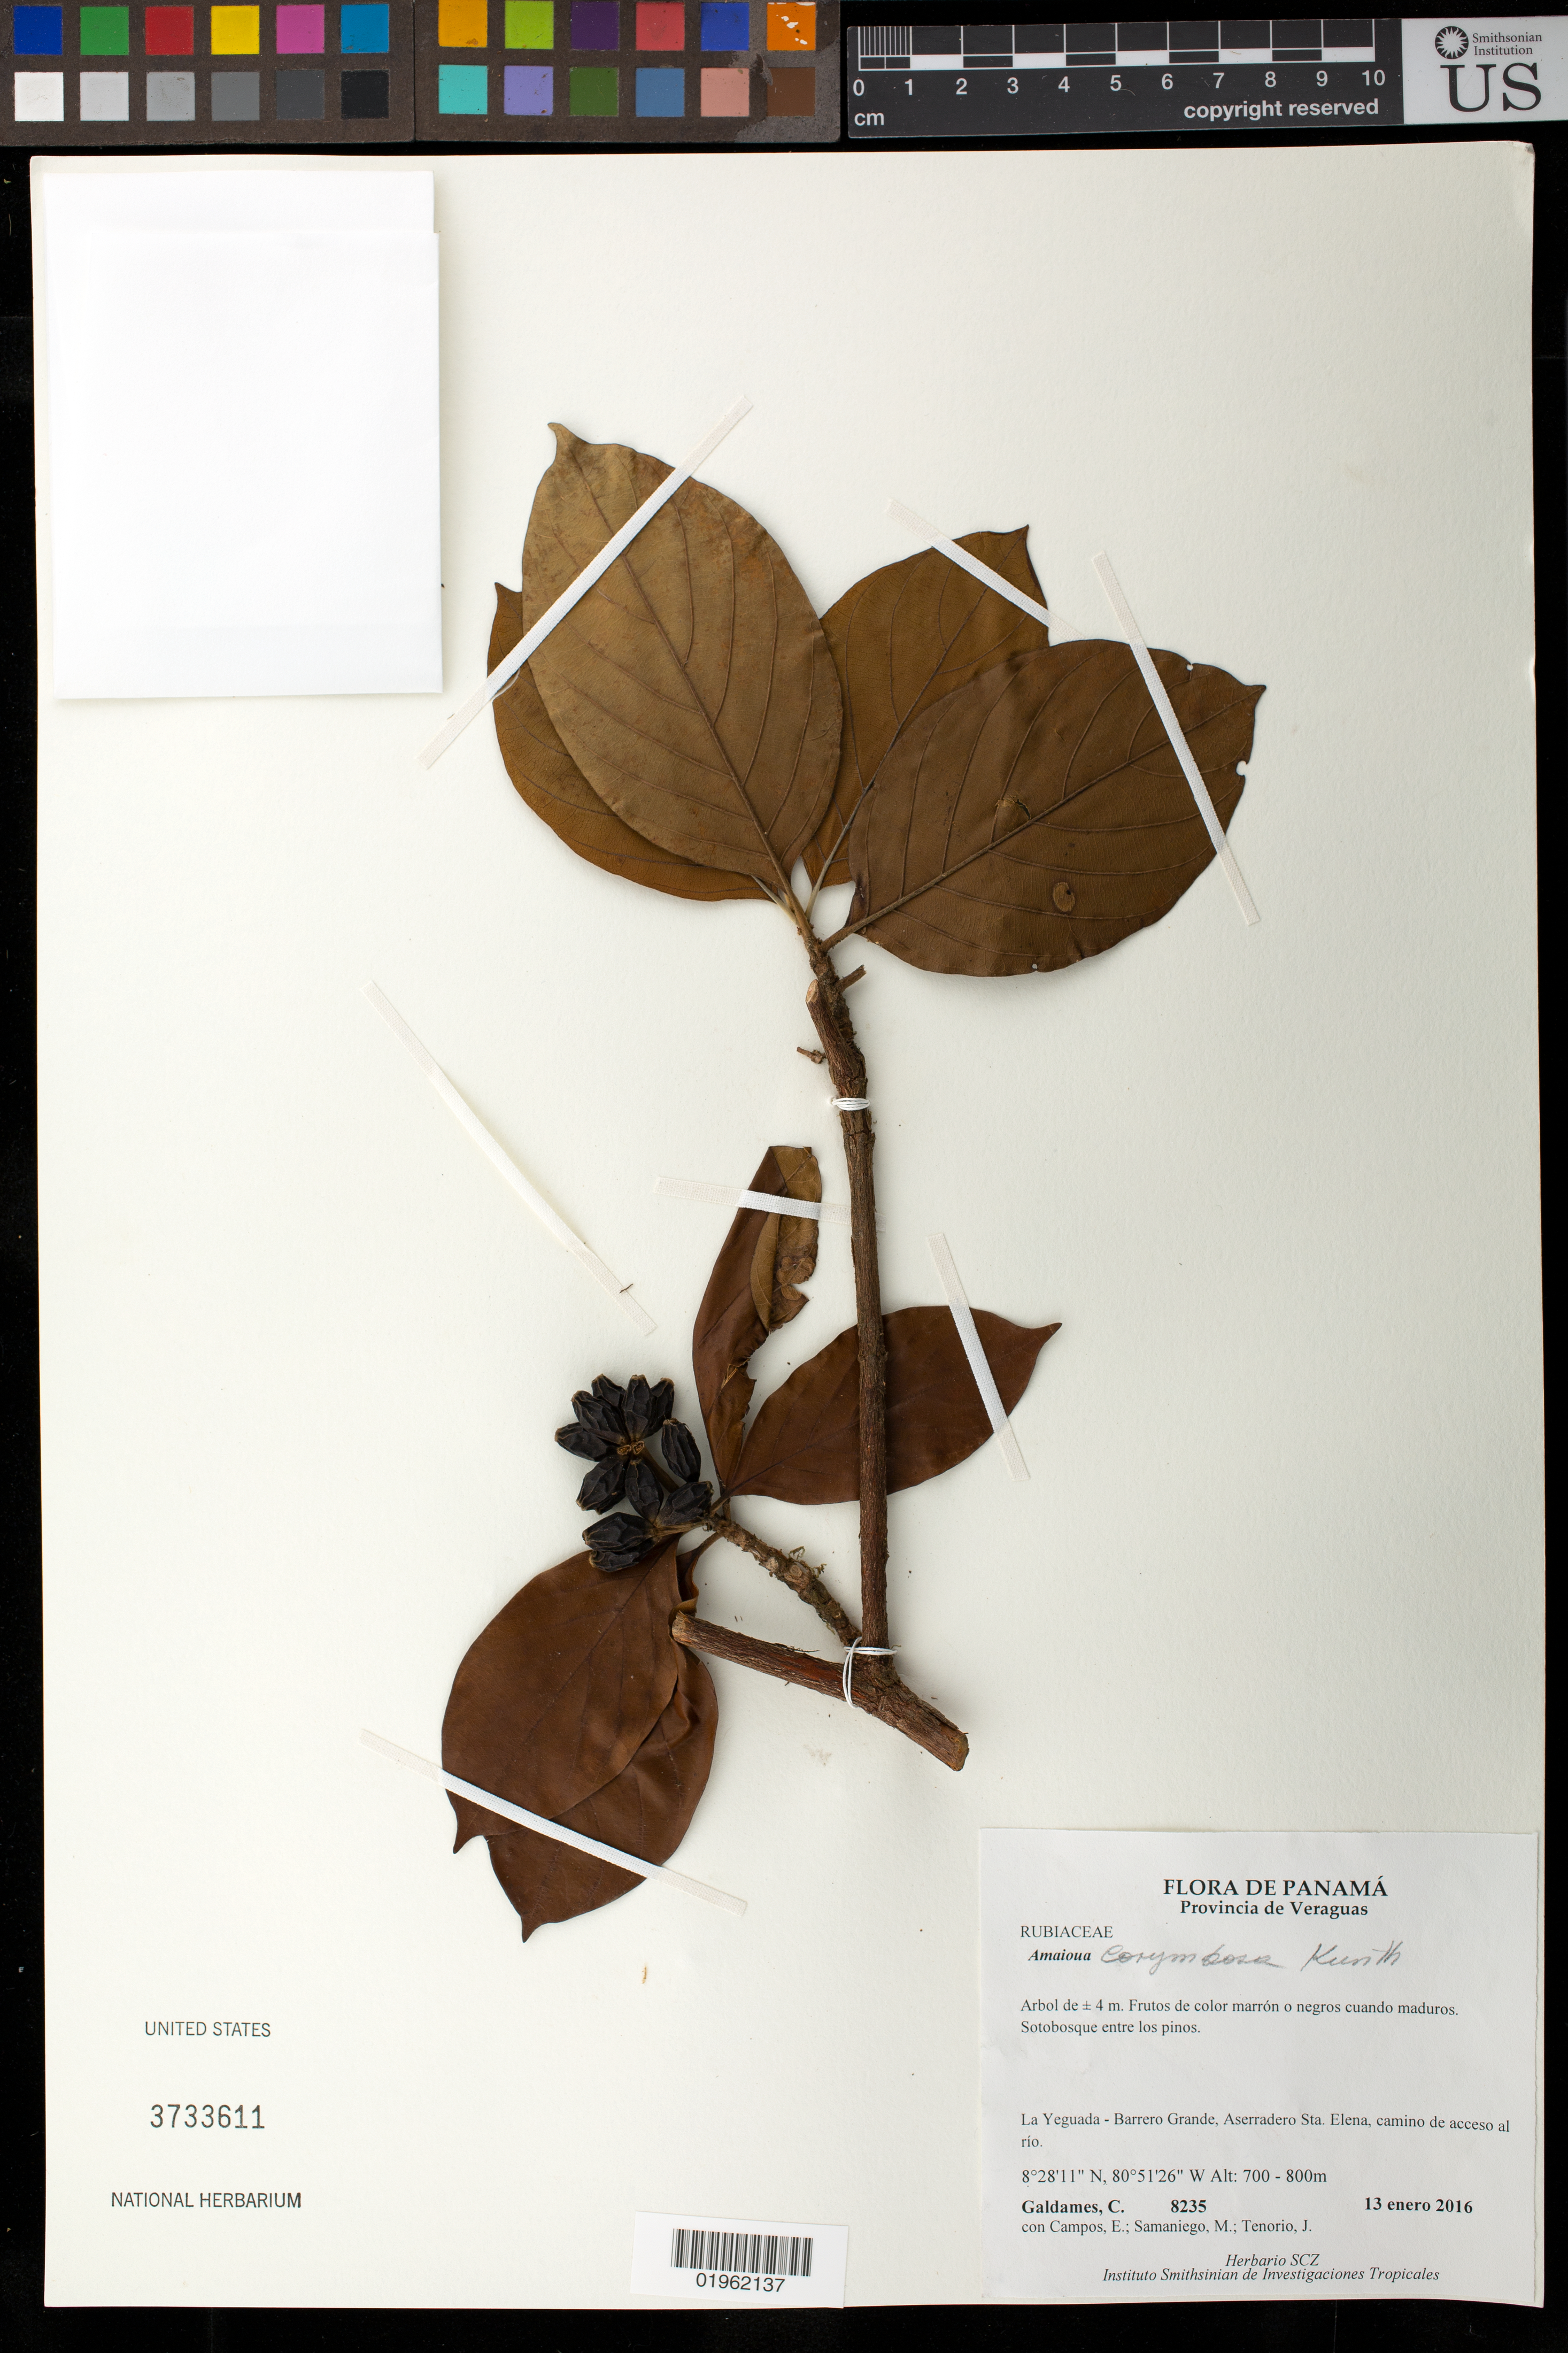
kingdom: Plantae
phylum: Tracheophyta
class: Magnoliopsida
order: Gentianales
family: Rubiaceae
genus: Amaioua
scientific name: Amaioua corymbosa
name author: Kunth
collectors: C. Galdames, E. Campos, M. Samaniego & J. Tenorio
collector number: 8235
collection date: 2016-01-13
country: Panama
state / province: Veraguas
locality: La Yeguada - Barreo Grande, Aserradero Sta. Elena, camino de acceso al río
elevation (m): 700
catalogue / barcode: US 3733611